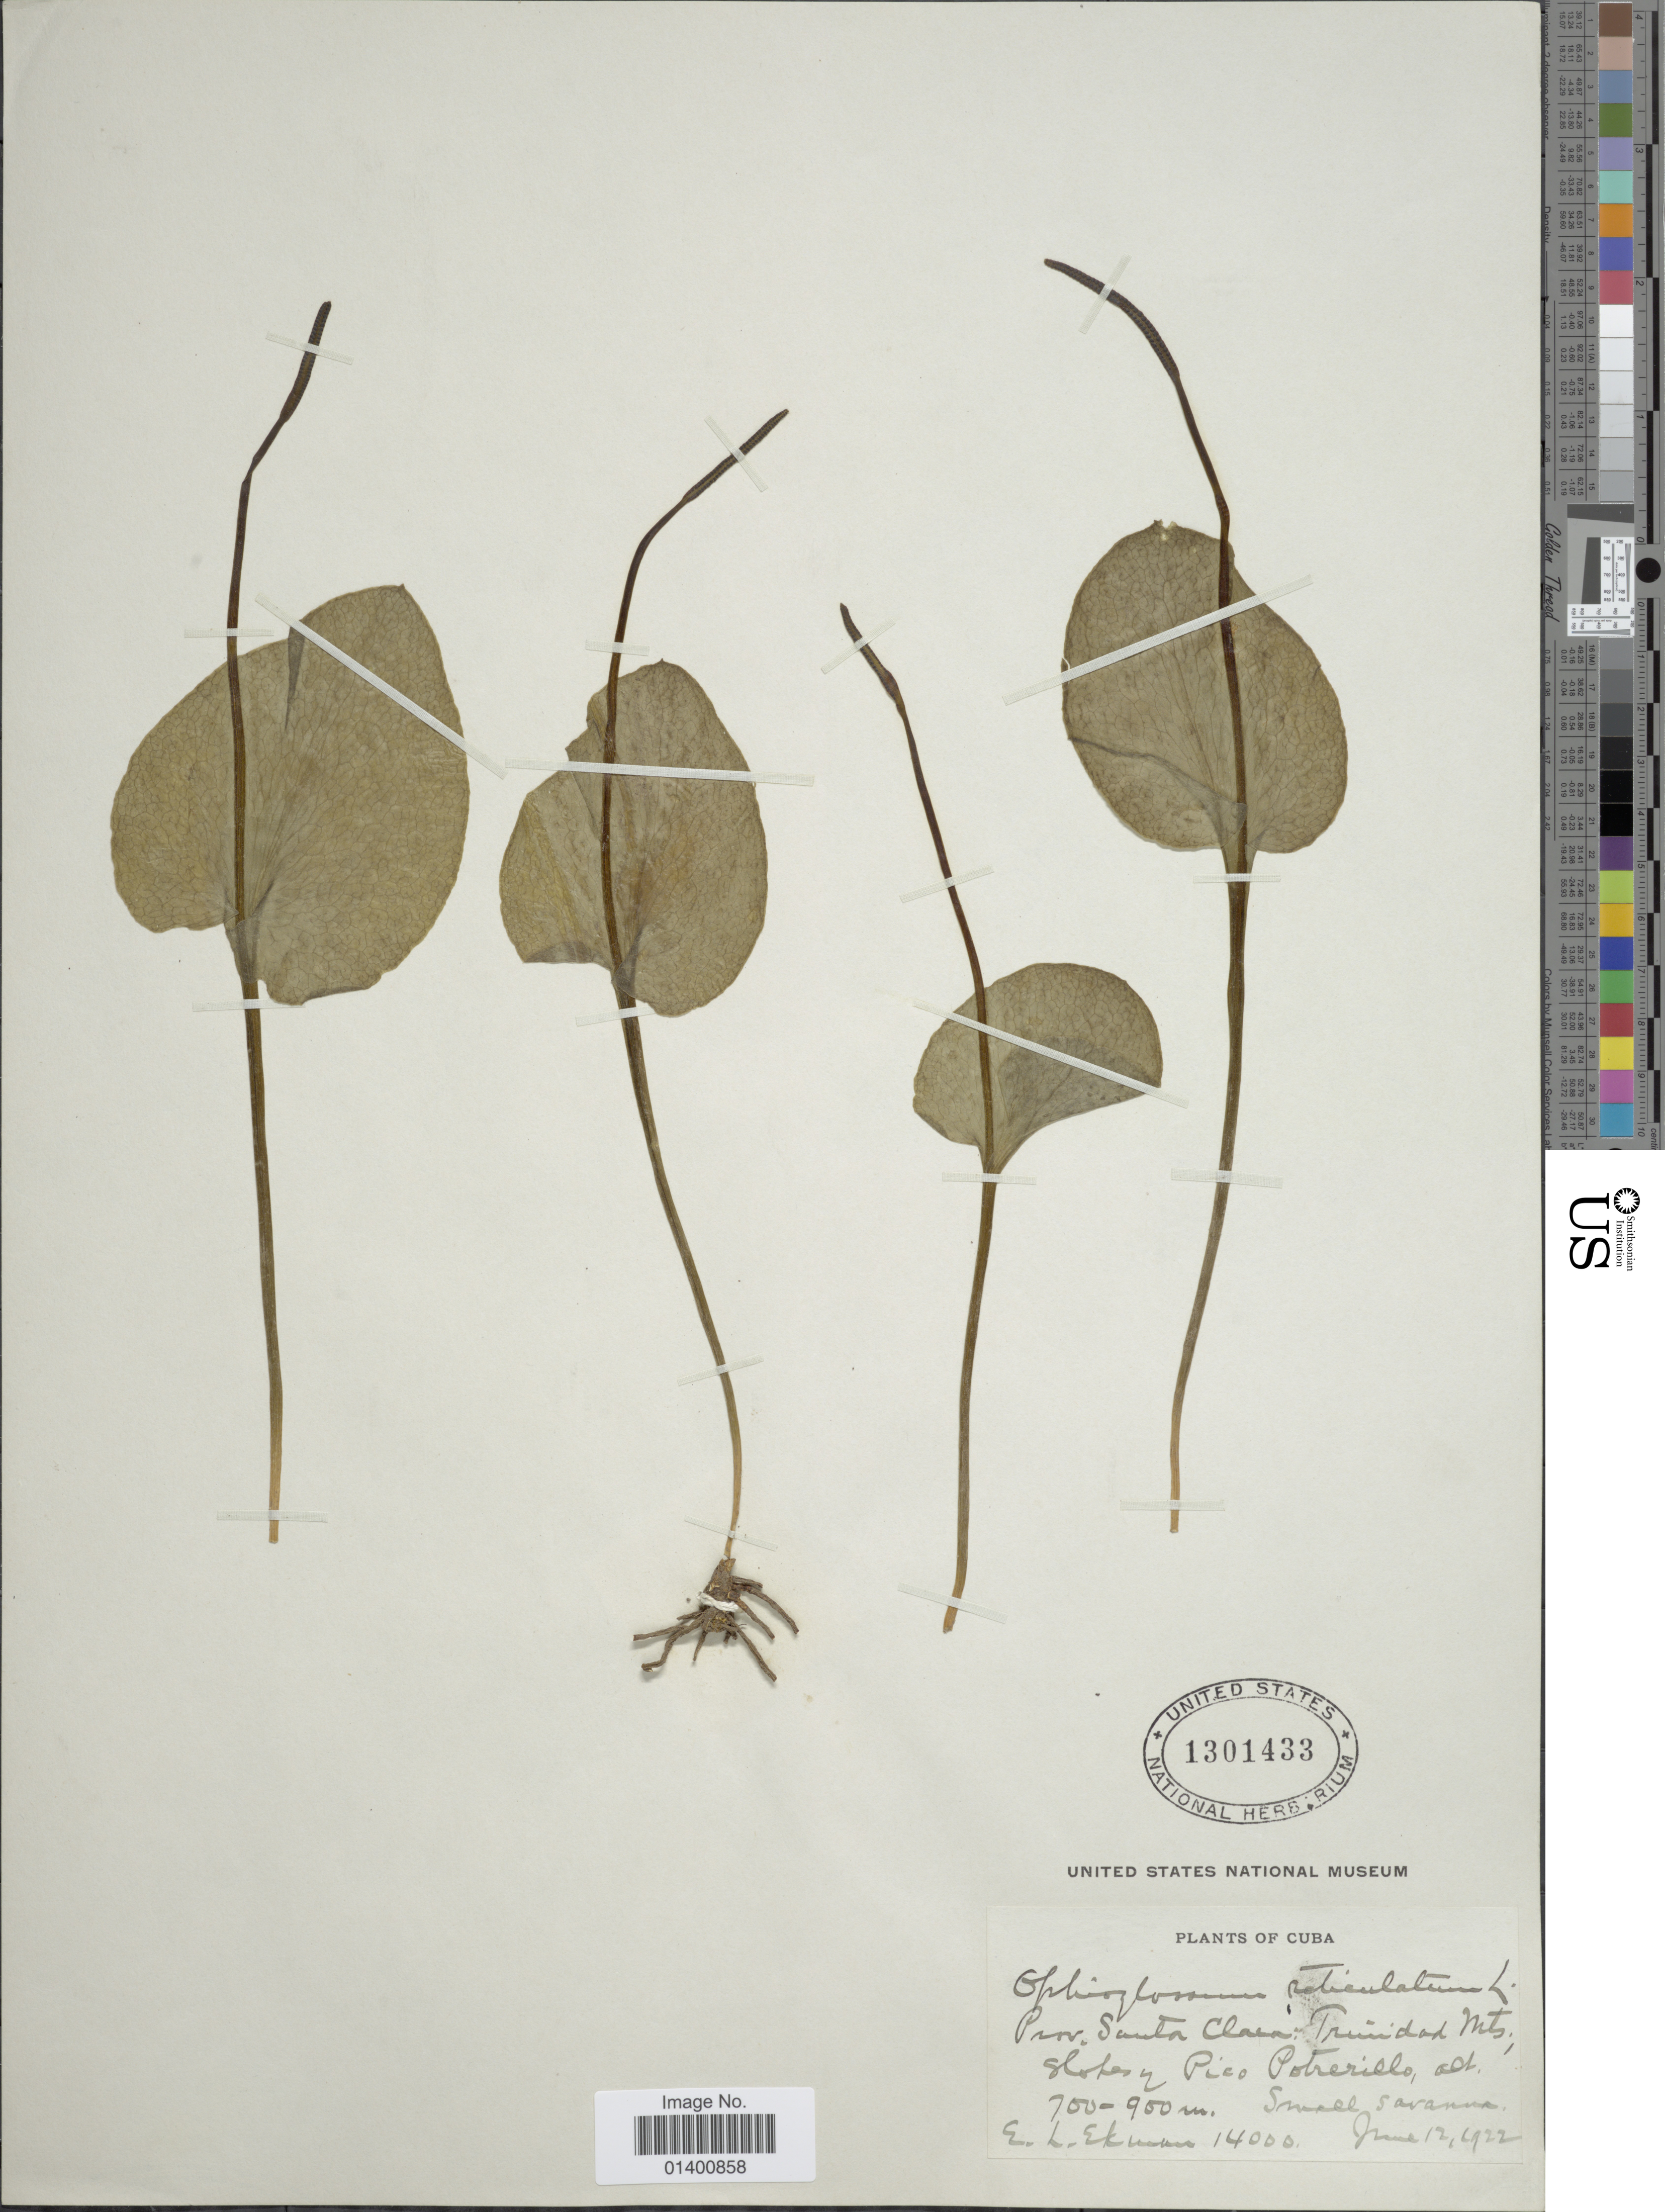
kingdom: Plantae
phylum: Tracheophyta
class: Polypodiopsida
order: Ophioglossales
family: Ophioglossaceae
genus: Ophioglossum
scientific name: Ophioglossum reticulatum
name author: L.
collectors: E. L. Ekman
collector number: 14000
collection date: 1922-06-12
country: Cuba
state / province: Sancti Spíritus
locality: Prov. Santa Clara, Trinidad Mts, slopes of Pico Potrerillo.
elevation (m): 700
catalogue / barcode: US 1301433